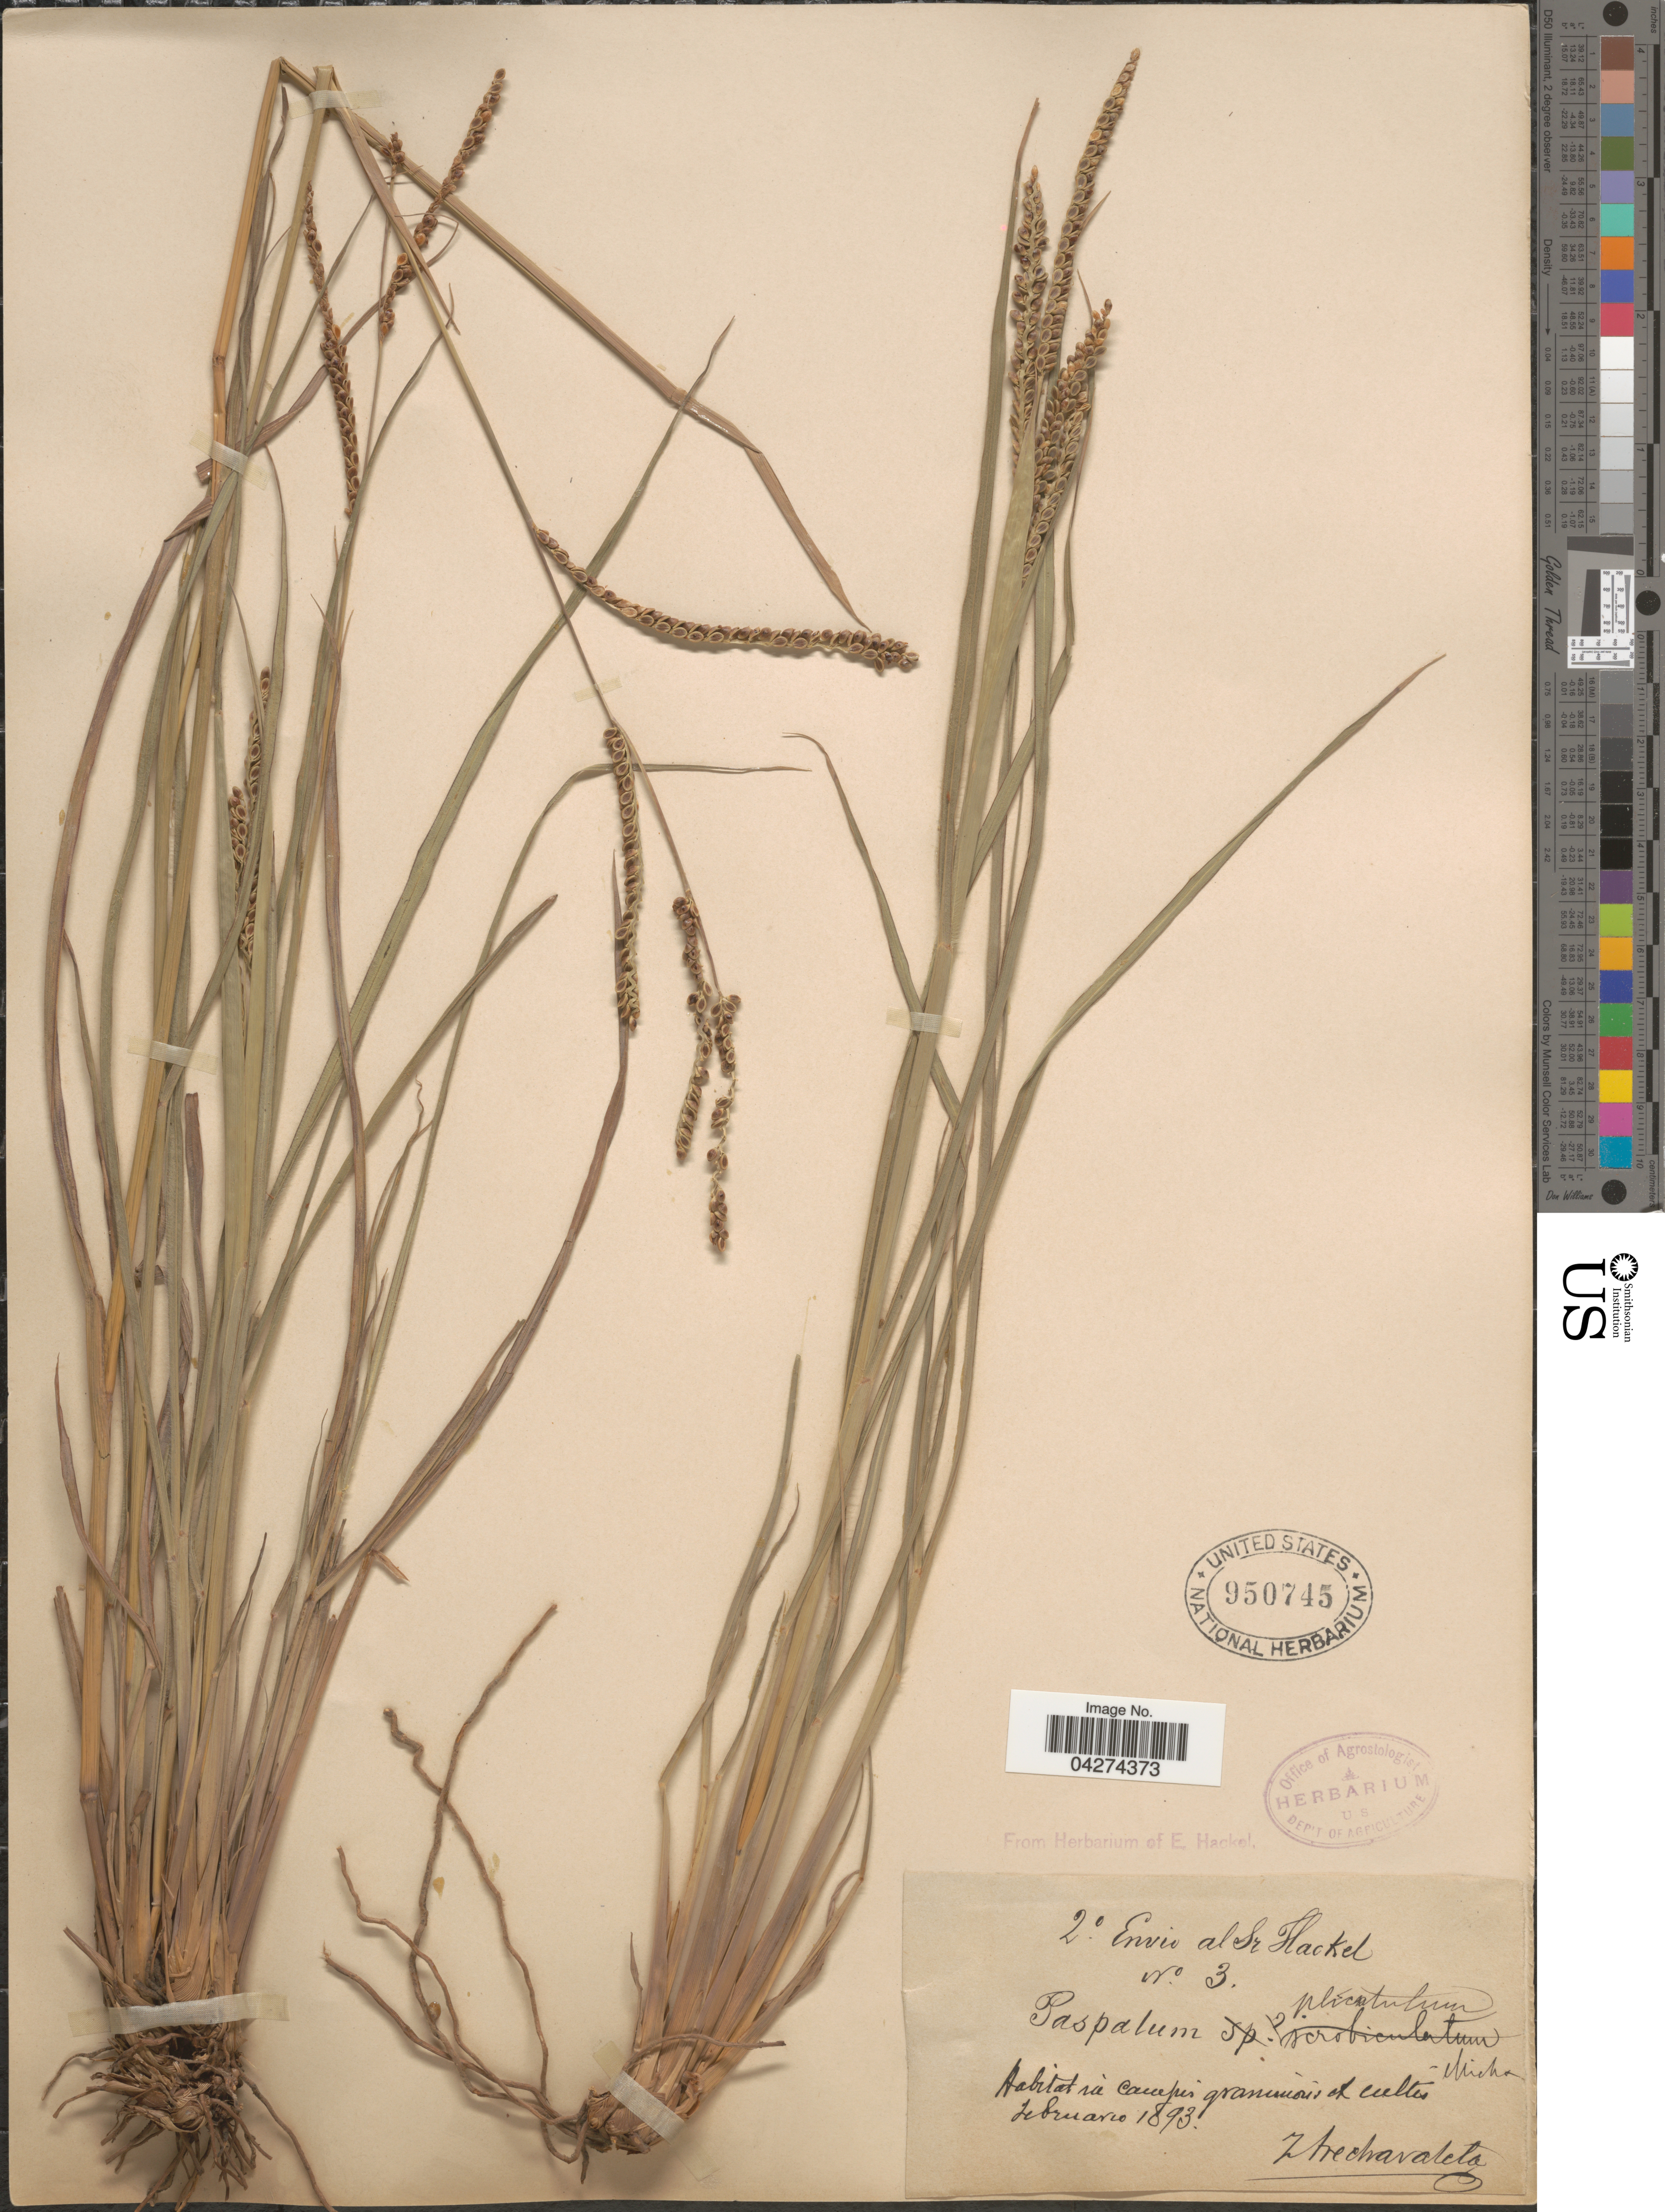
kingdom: Plantae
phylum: Tracheophyta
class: Liliopsida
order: Poales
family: Poaceae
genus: Paspalum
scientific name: Paspalum plicatulum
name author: Michx.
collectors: J. Arechavaleta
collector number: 3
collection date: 1893-02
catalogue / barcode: US 950745